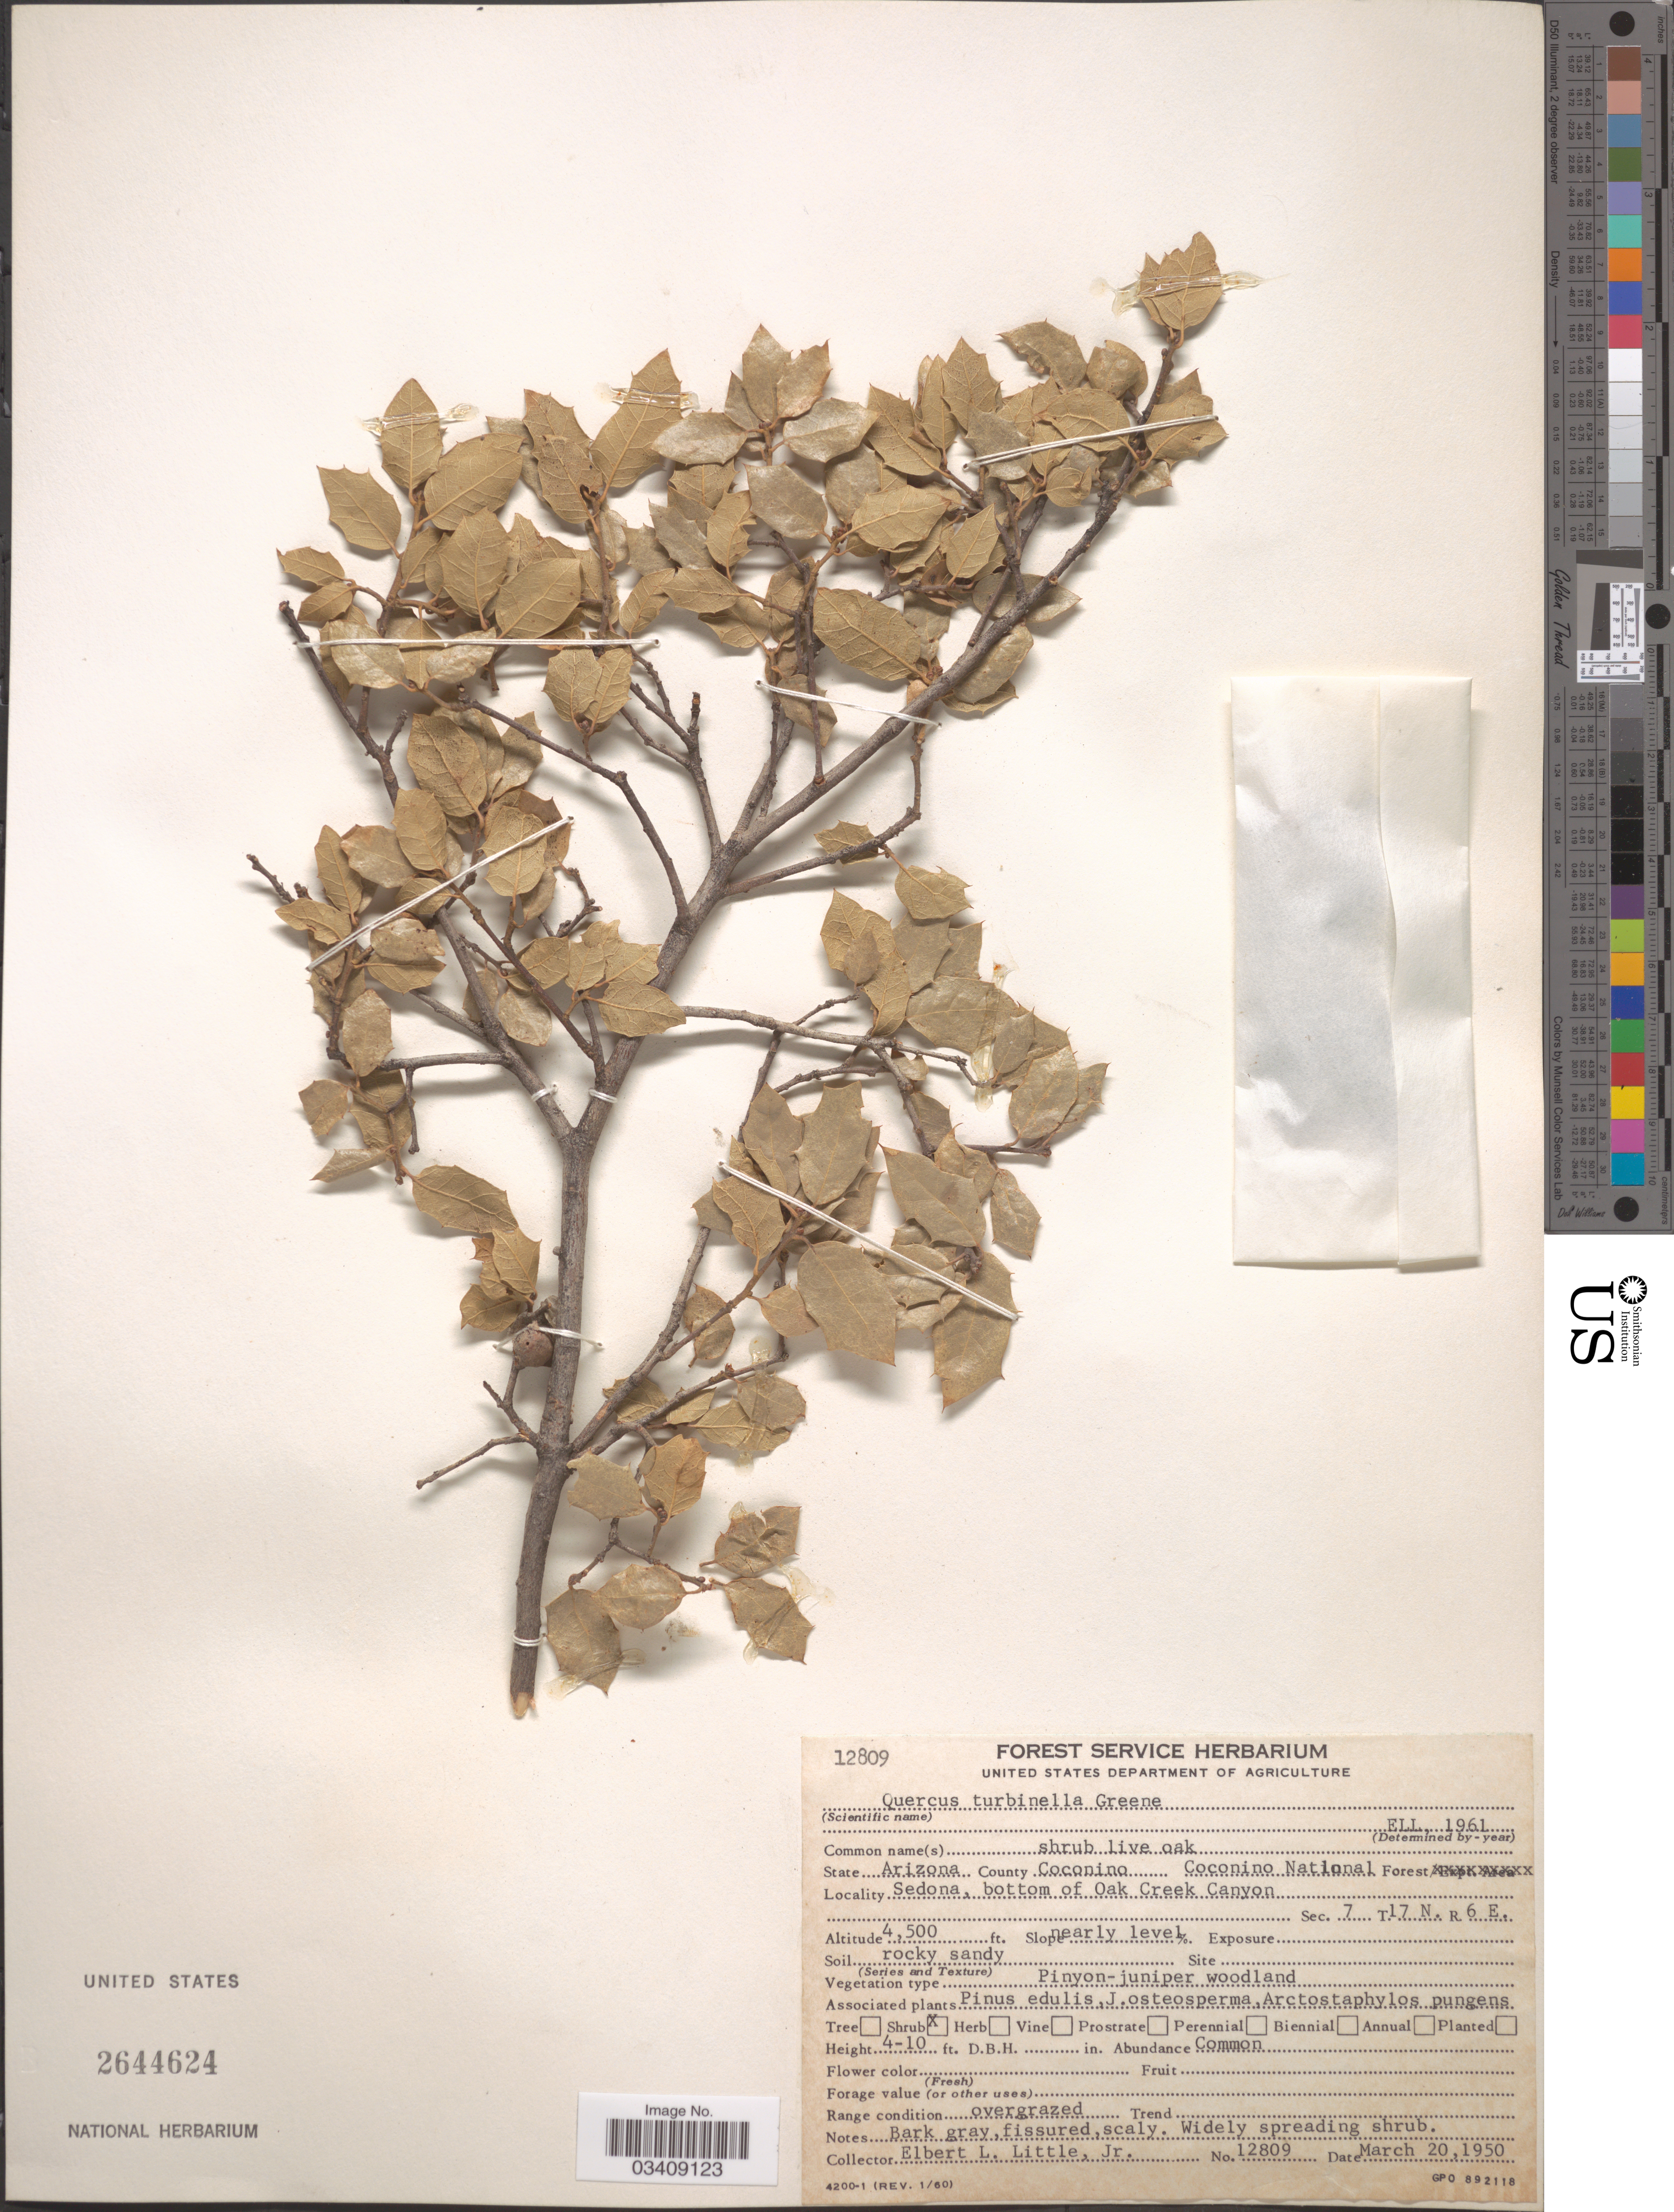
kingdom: Plantae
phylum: Tracheophyta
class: Magnoliopsida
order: Fagales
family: Fagaceae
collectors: E. L. Little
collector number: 12809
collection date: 1950-03-20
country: United States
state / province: Arizona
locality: County Coconino. Coconino National Forest. Sedona, bottom of Oak Creek Canyon. Sec. 7 T. 17 N. R. 6 E.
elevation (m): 1372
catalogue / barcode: US 2644624